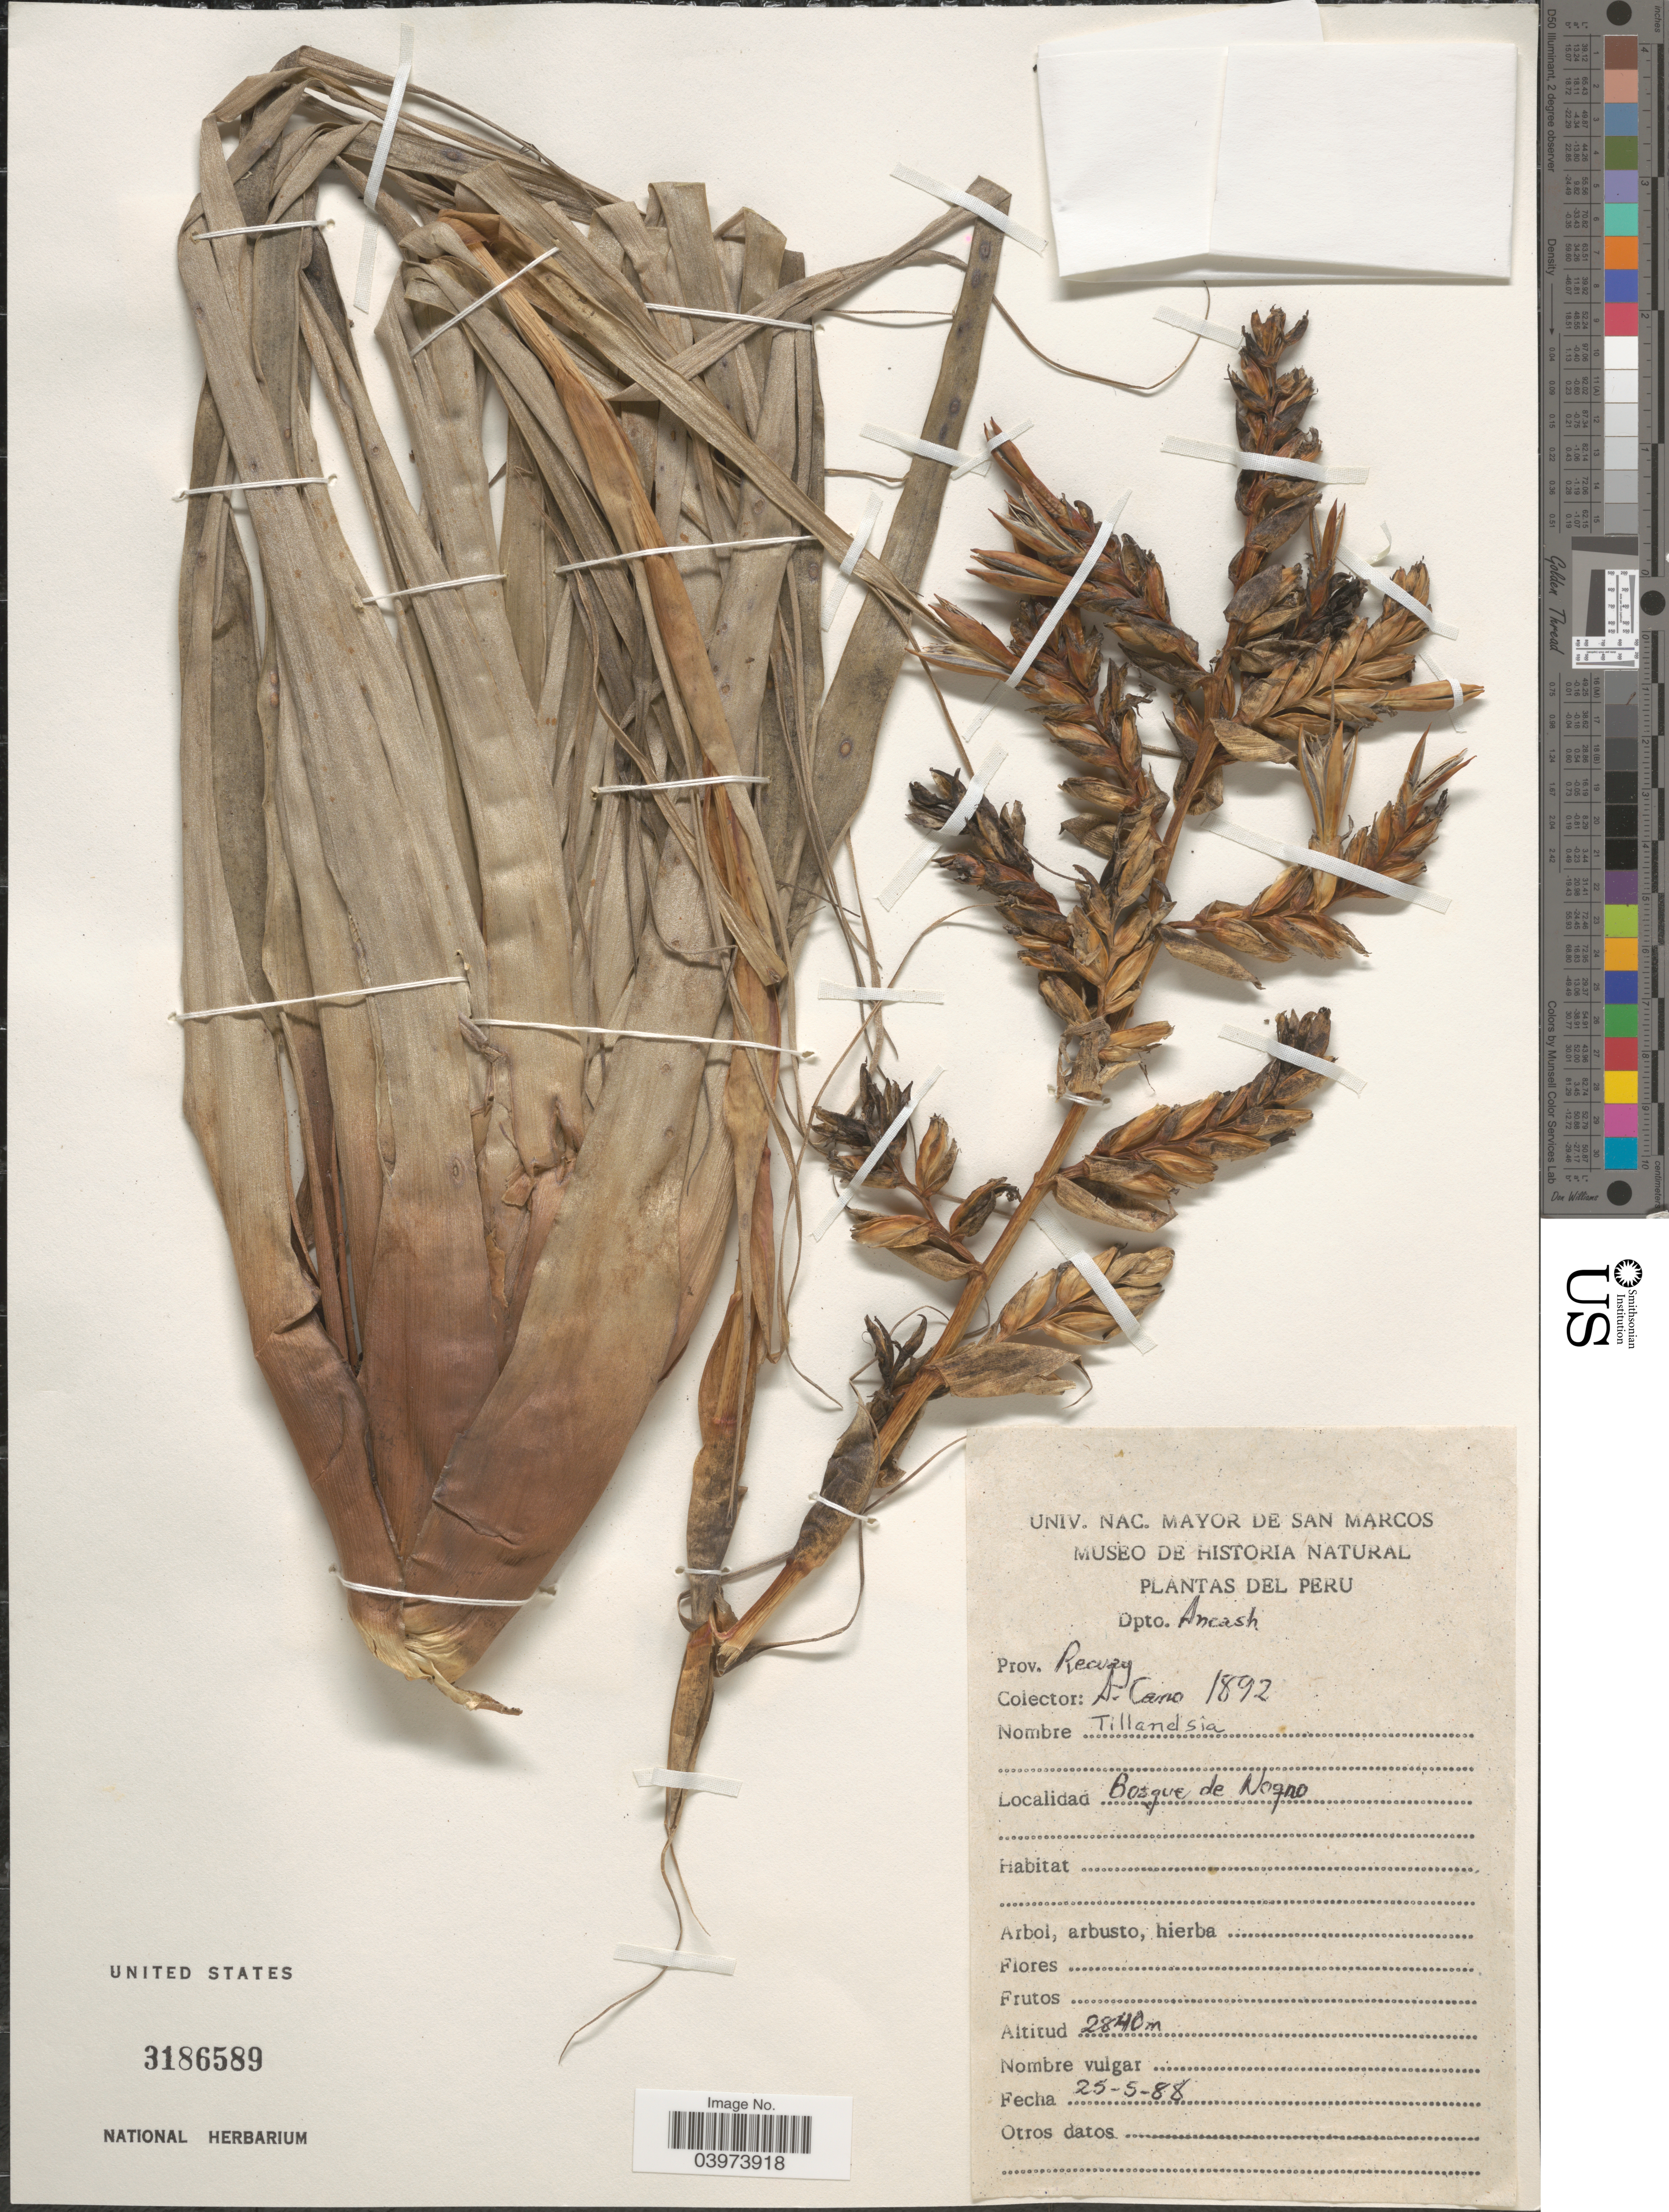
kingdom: Plantae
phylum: Tracheophyta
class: Liliopsida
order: Poales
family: Bromeliaceae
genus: Tillandsia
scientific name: Tillandsia oroyensis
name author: Mez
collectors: A. Cano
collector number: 1892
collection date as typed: Transcribed d/m/y: 25/5/88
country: Peru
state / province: Ancash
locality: Bosque de Noqno, Prov. Recuay, Depto. Ancash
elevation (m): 2840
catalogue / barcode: US 3186589